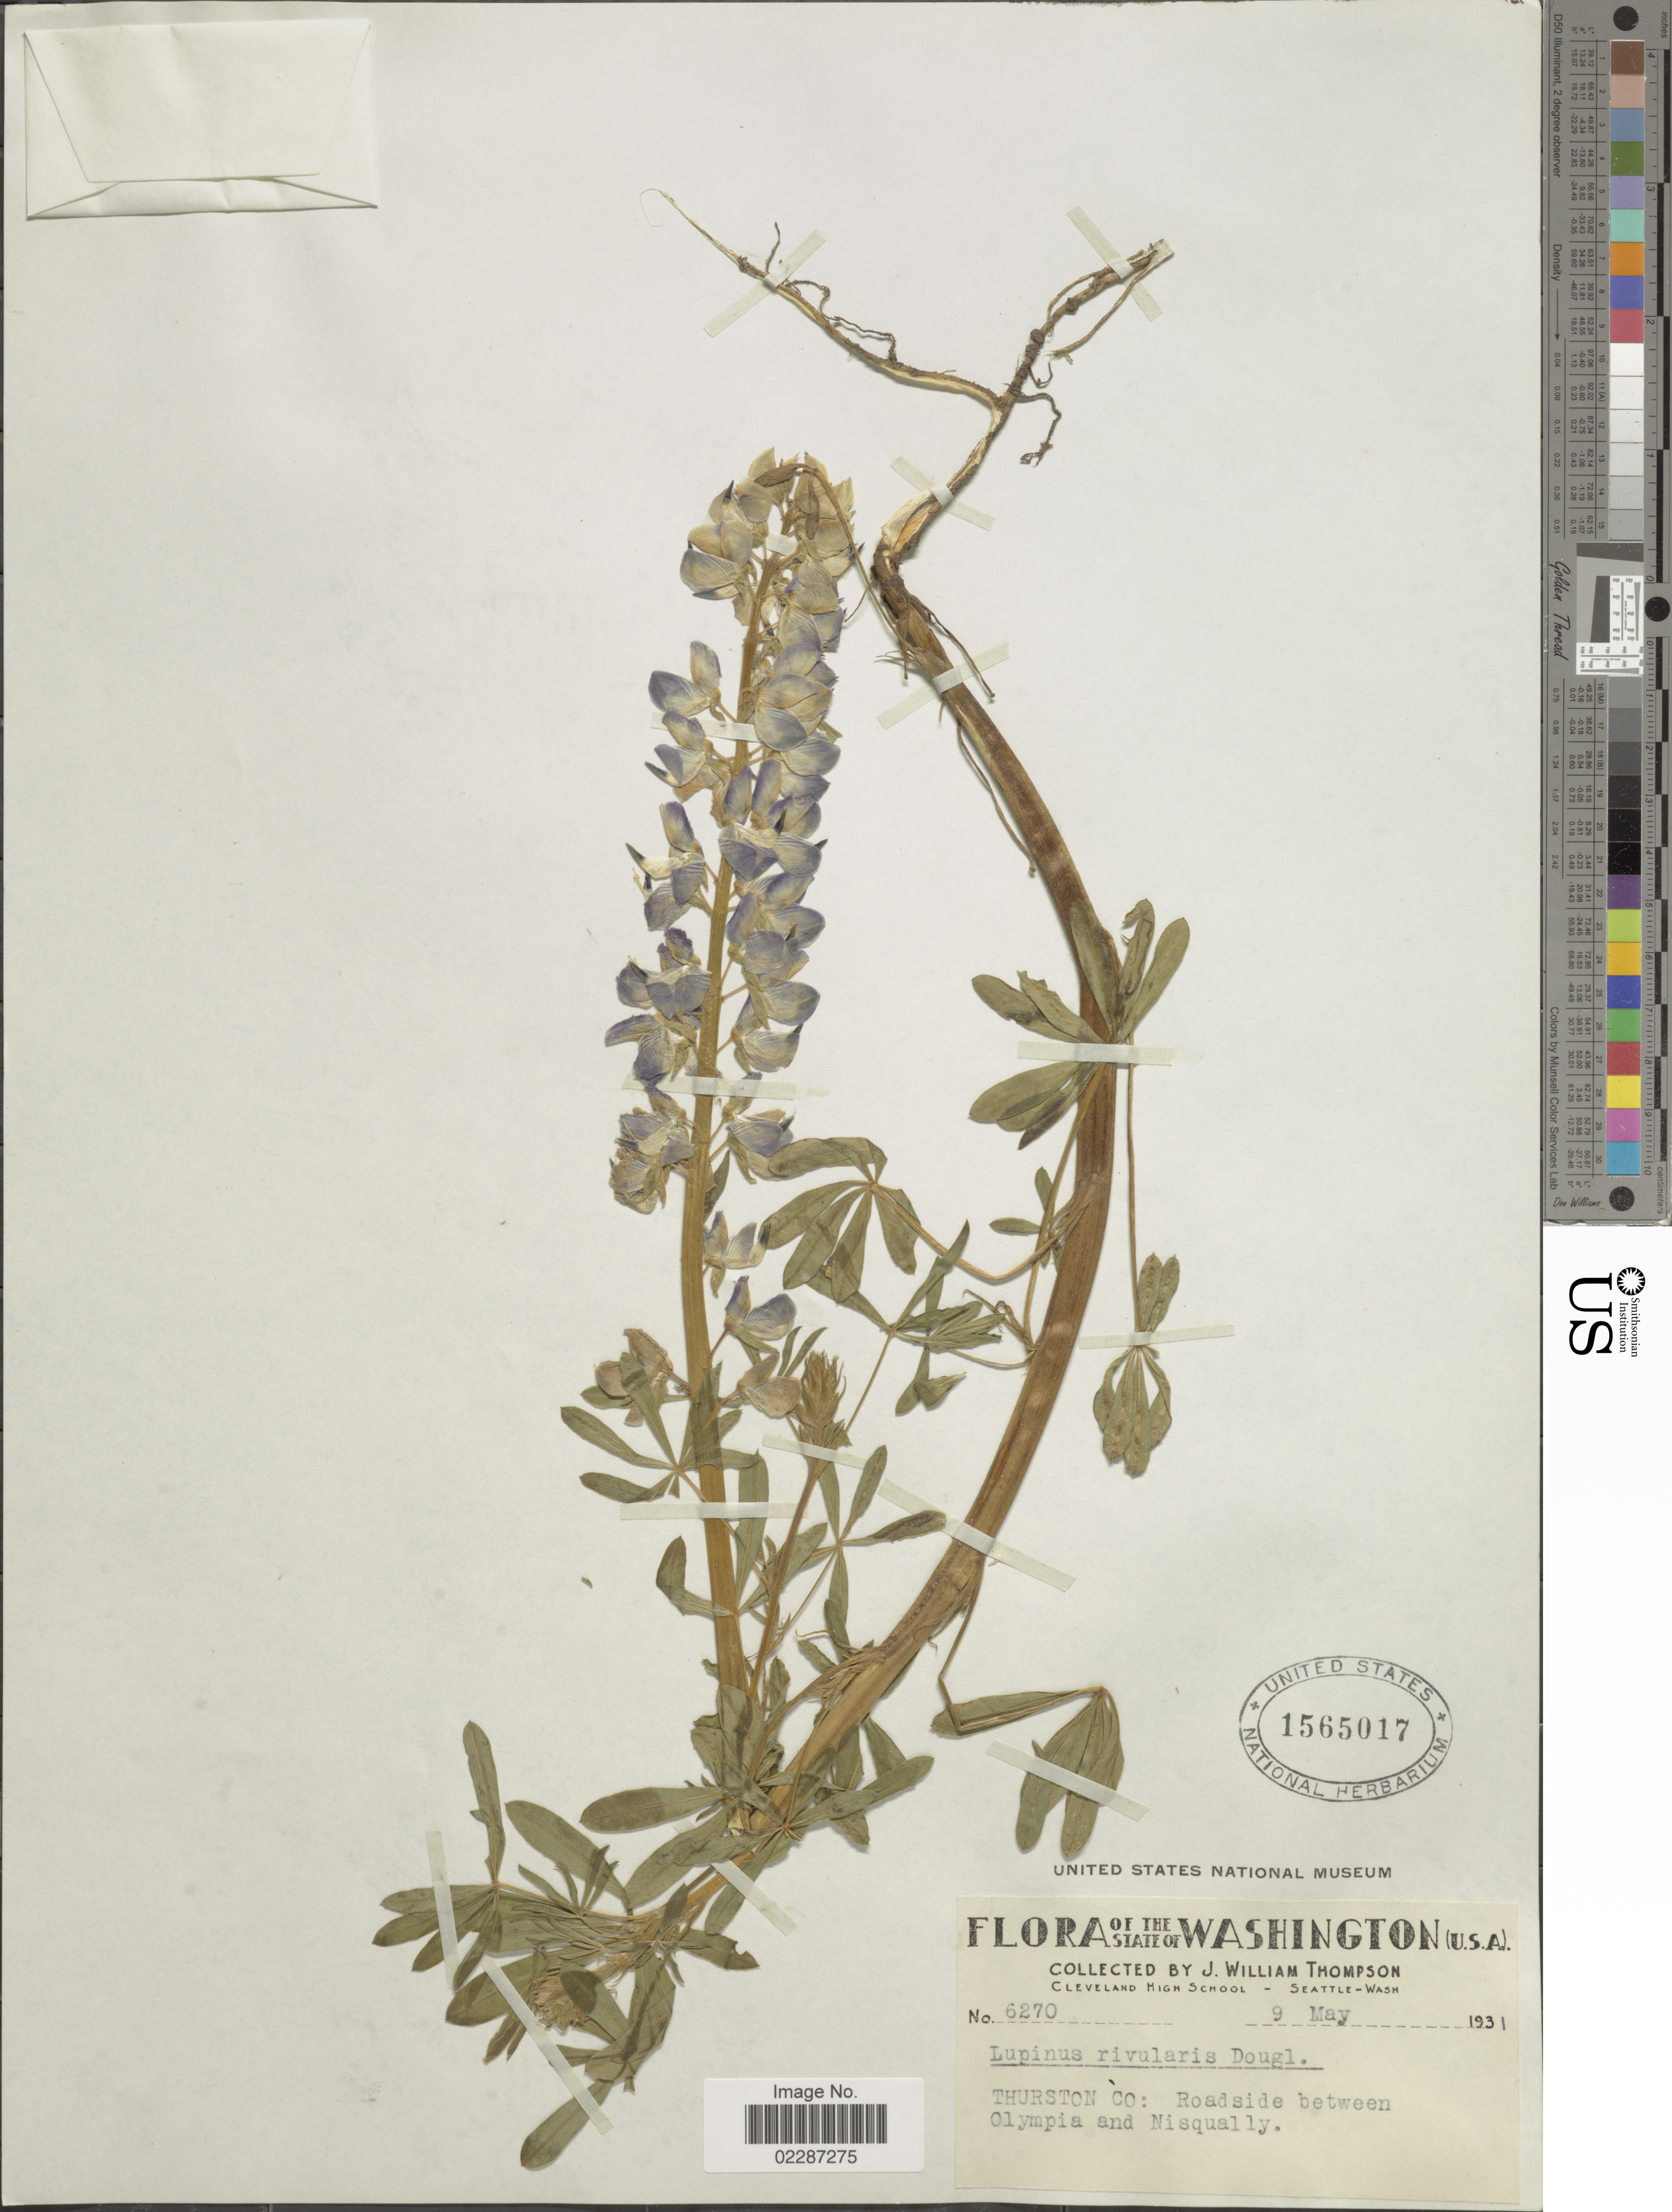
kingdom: Plantae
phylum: Tracheophyta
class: Magnoliopsida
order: Fabales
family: Fabaceae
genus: Lupinus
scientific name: Lupinus rivularis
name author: Lindl.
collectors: J. W. Thompson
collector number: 6270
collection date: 1931-05-09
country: United States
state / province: Washington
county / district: Thurston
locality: Thurston Co: Roadside between Olympia and Nisqually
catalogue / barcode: US 1565017